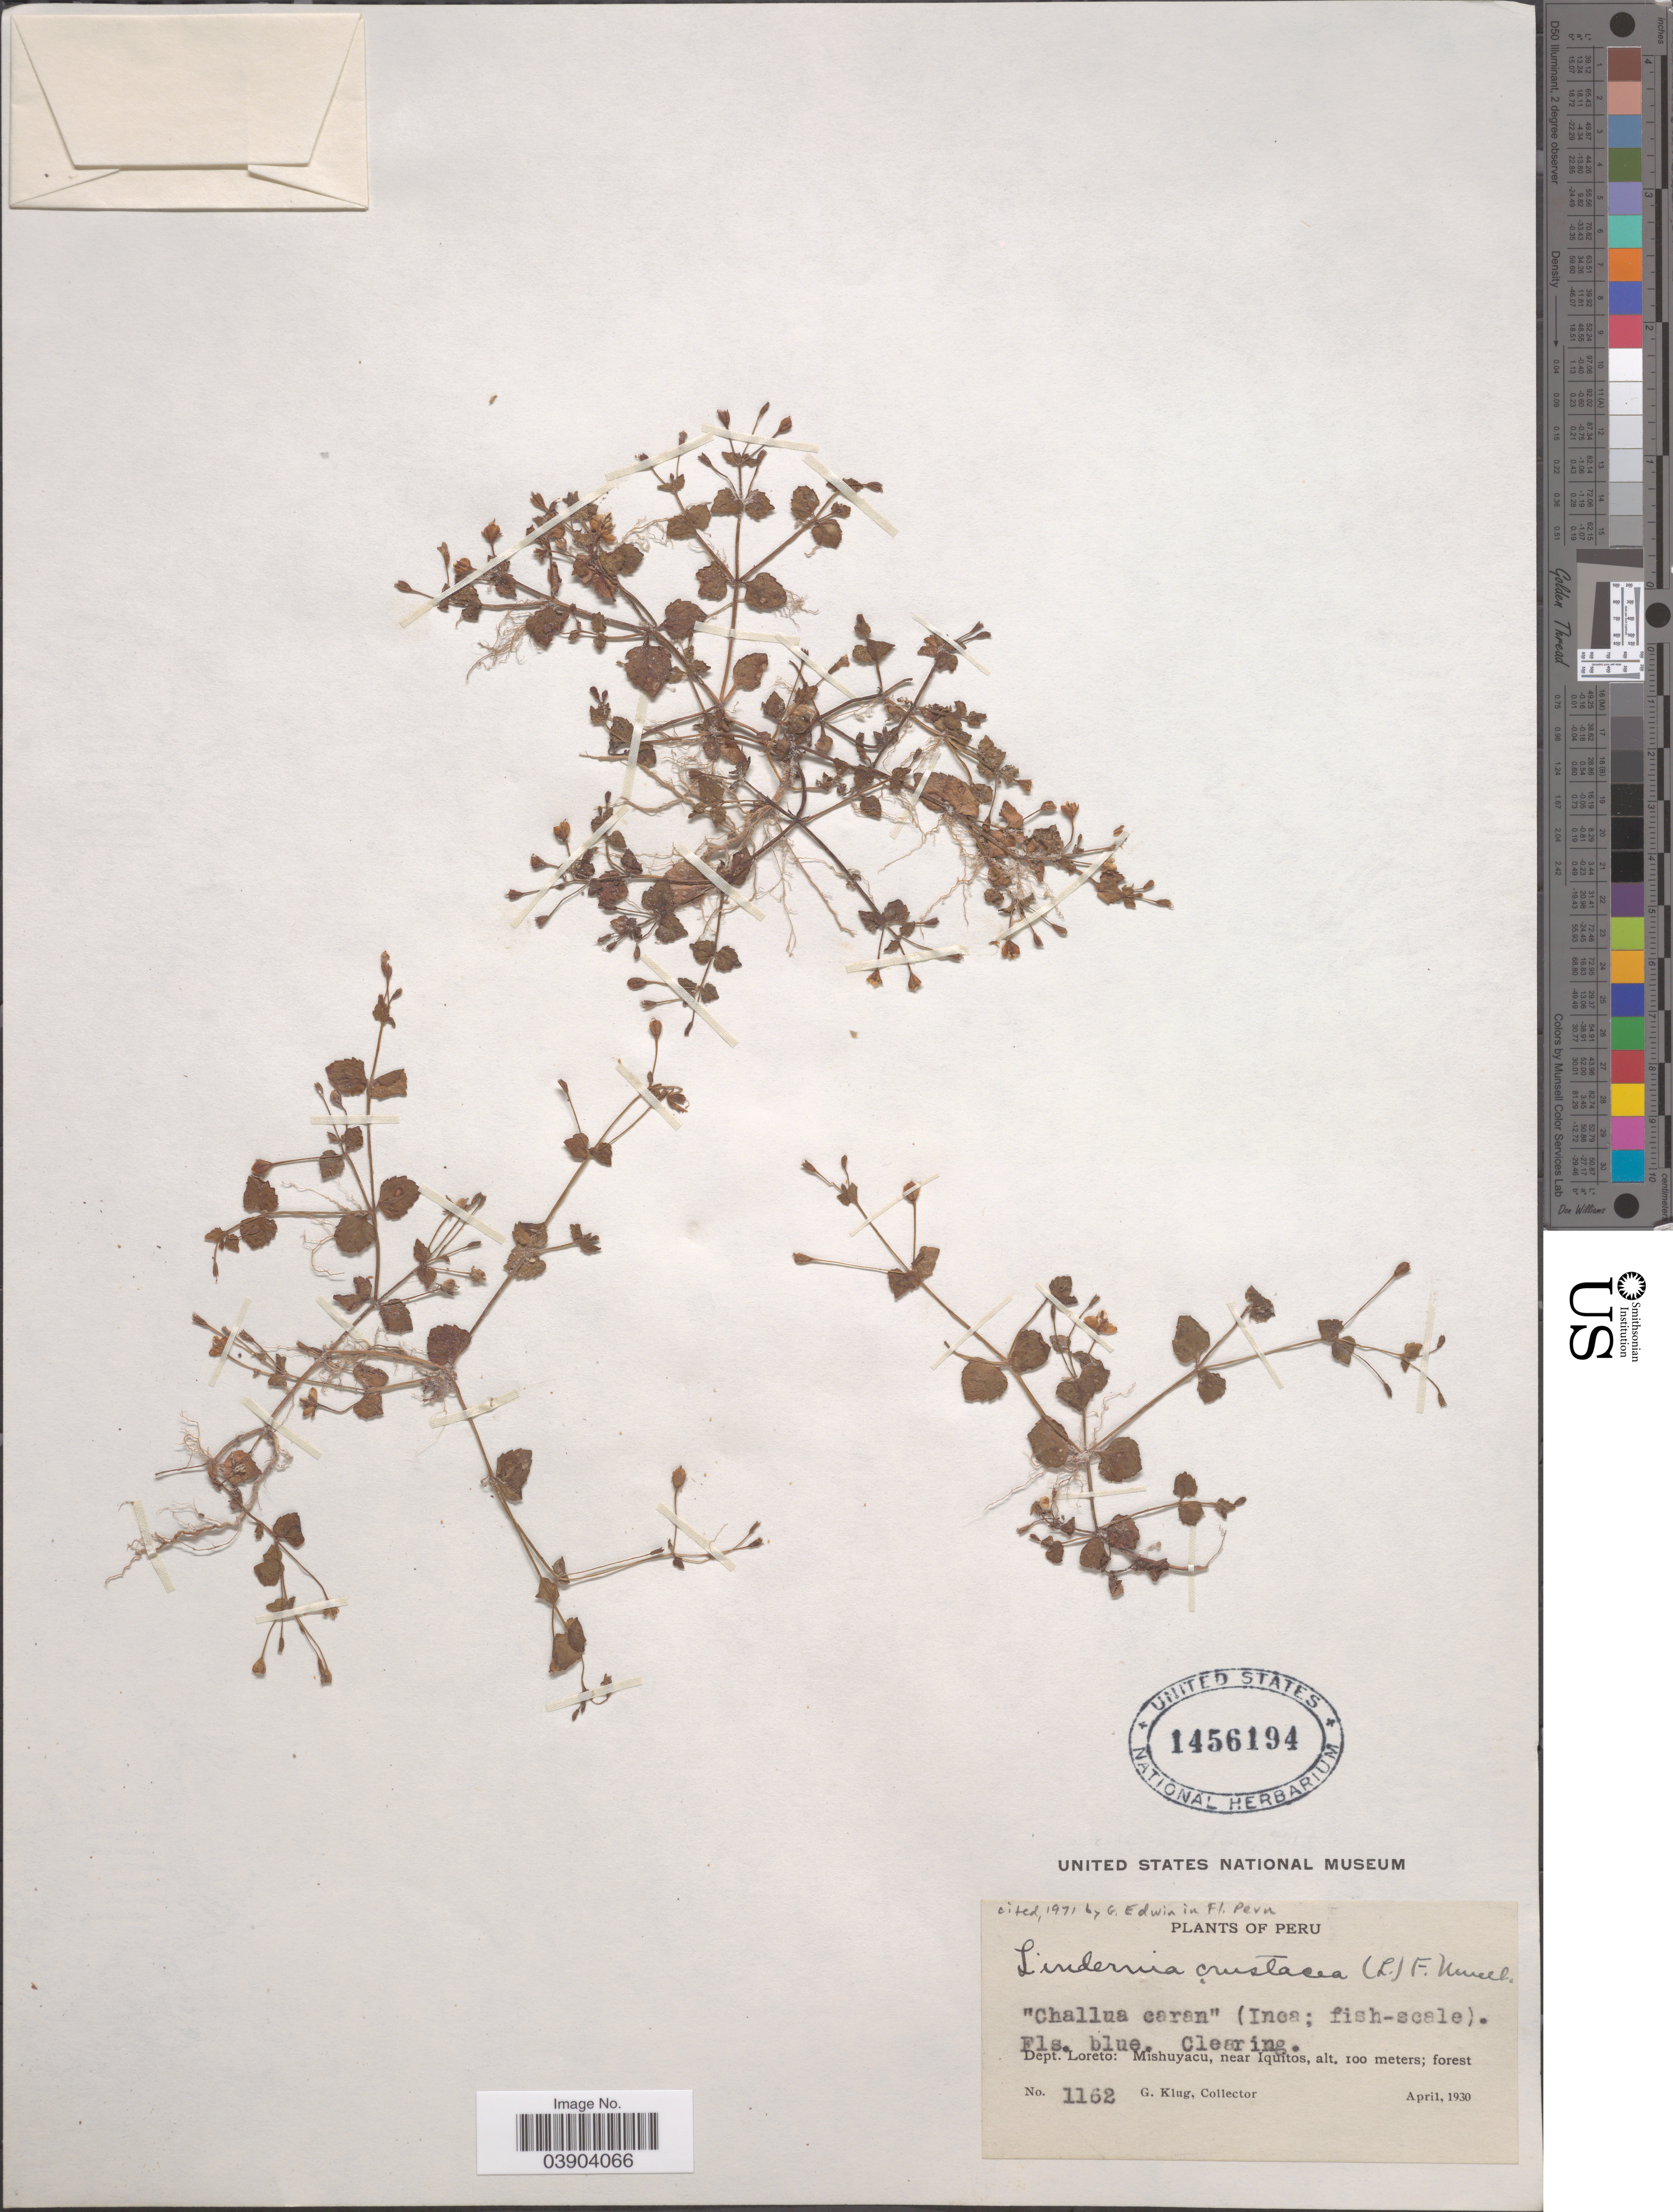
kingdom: Plantae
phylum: Tracheophyta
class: Magnoliopsida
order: Lamiales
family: Linderniaceae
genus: Lindernia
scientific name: Lindernia crustacea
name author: (L.) F. Muell.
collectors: G. Klug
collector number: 1162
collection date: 1930-04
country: Peru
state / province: Loreto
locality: Dept. Loreto: Mishuyacu, near Iquitos.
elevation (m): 100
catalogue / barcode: US 1456194